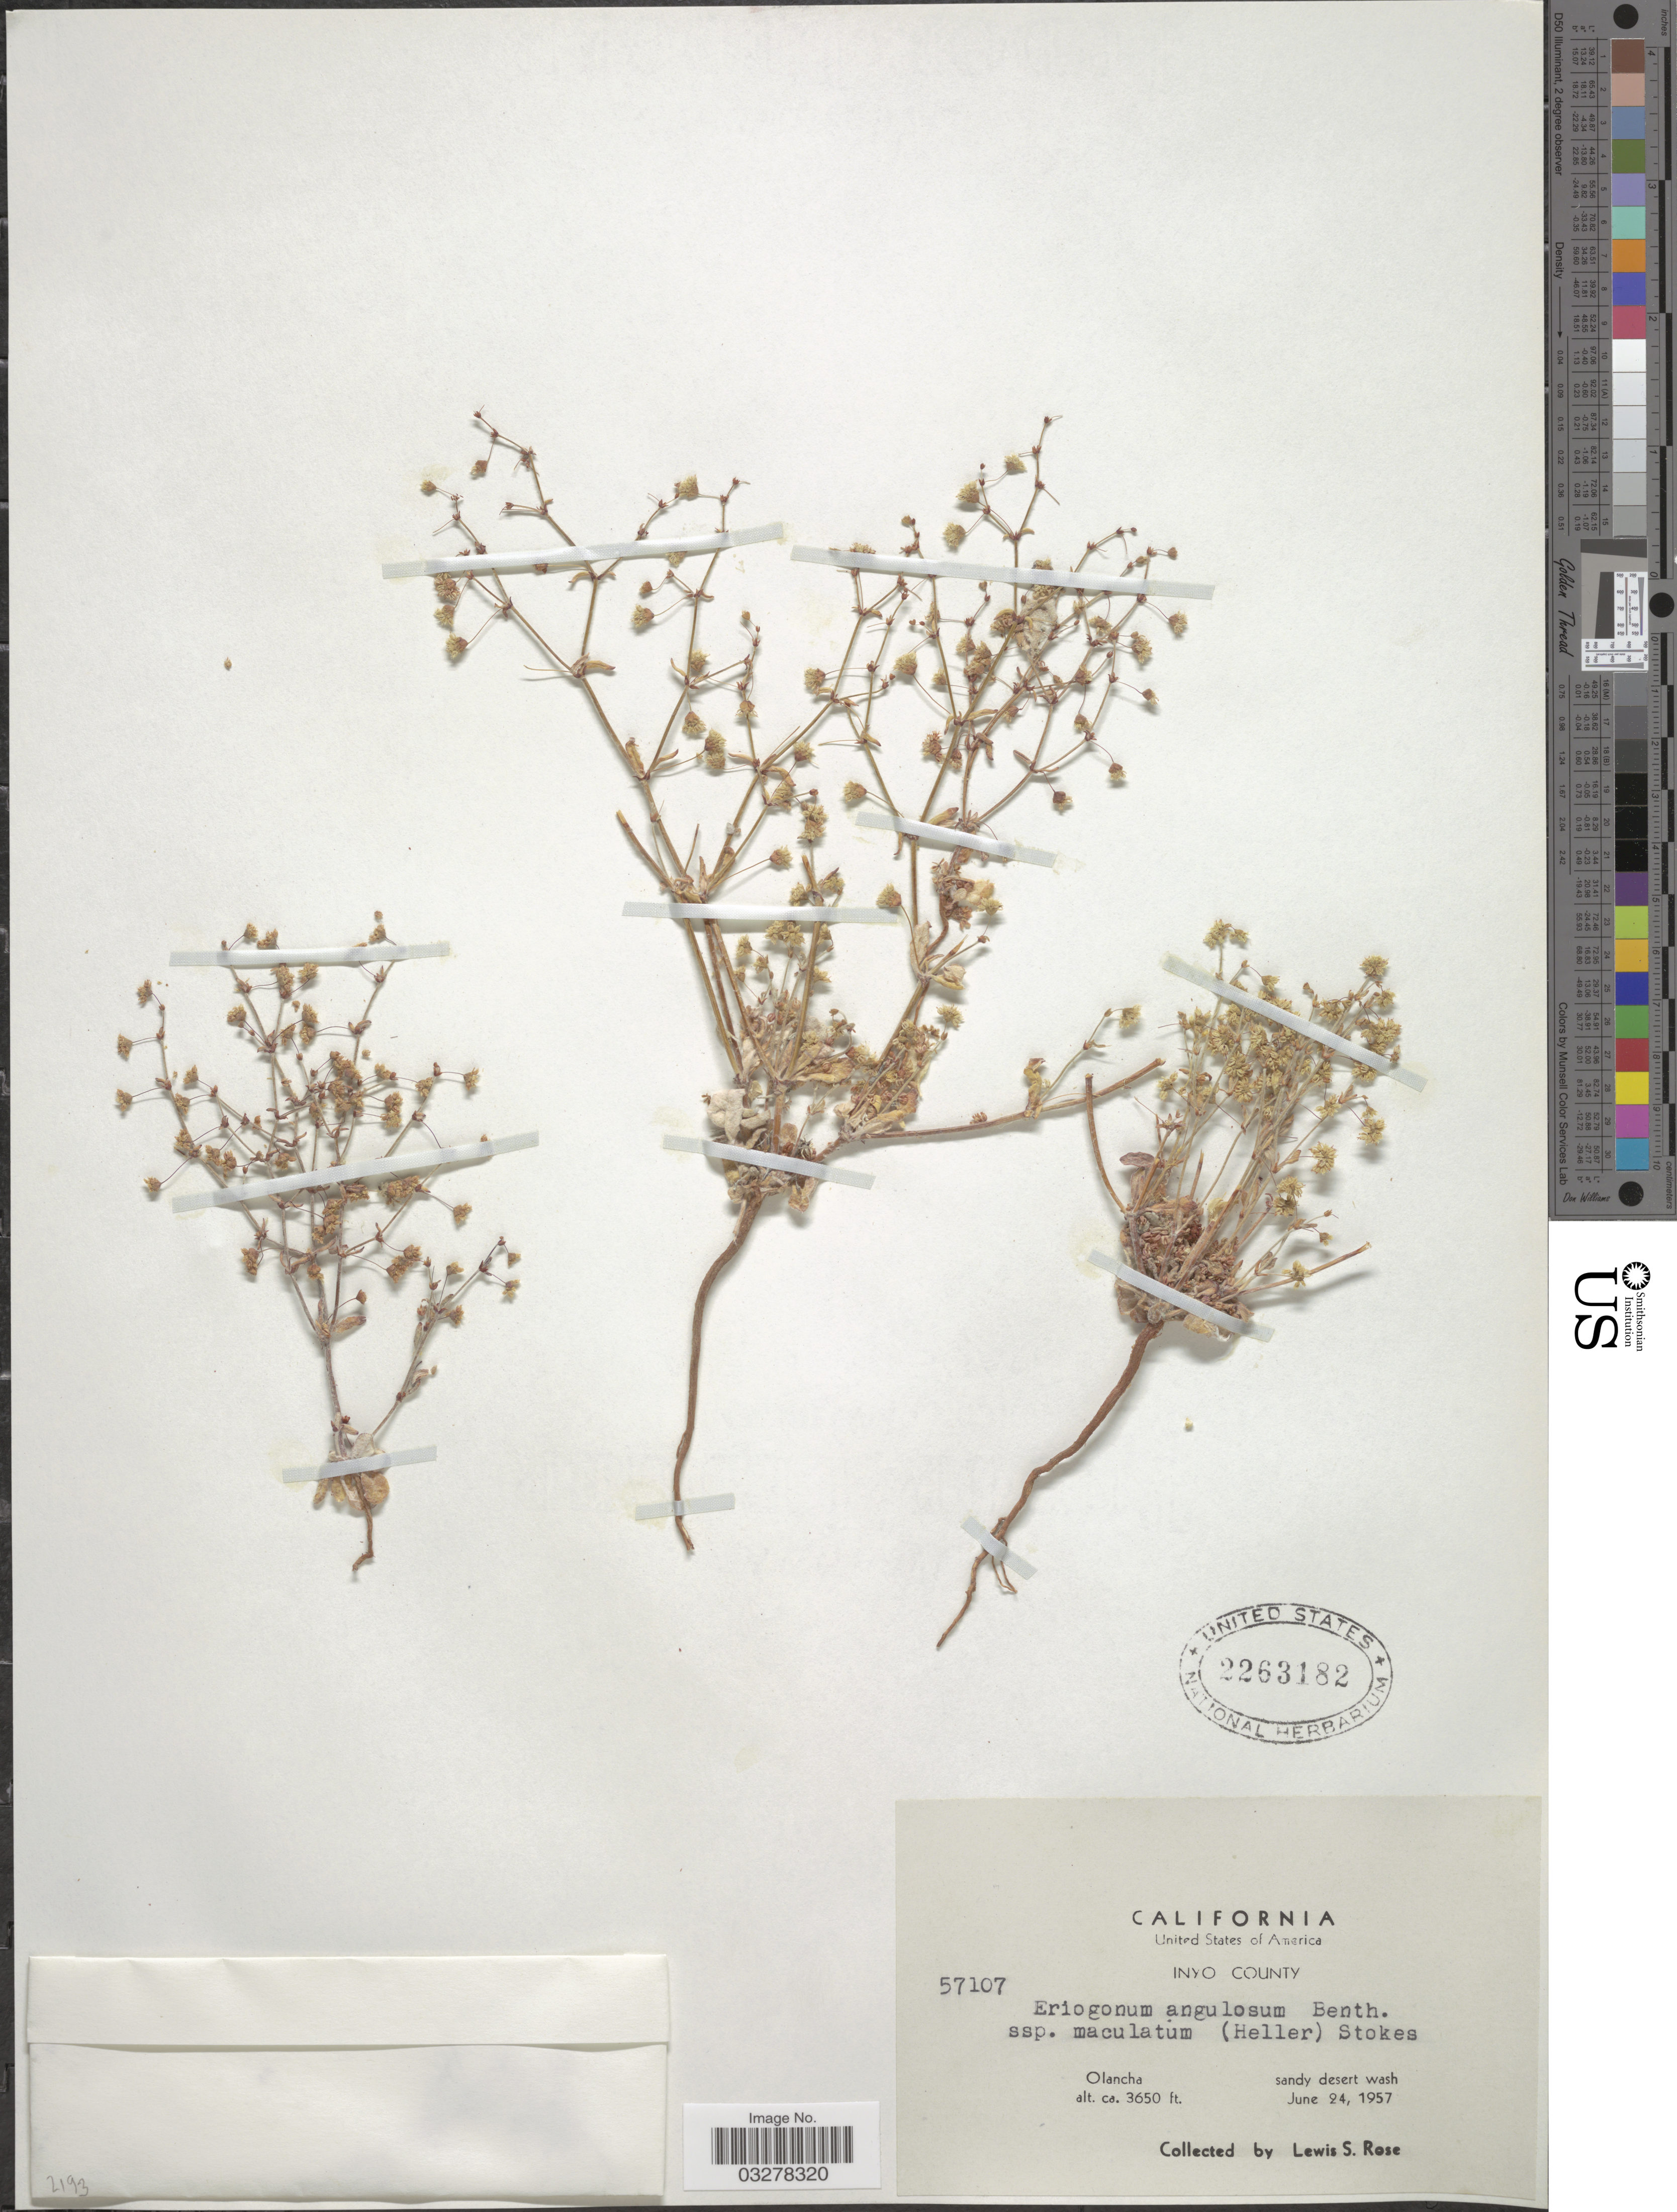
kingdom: Plantae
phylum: Tracheophyta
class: Magnoliopsida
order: Caryophyllales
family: Polygonaceae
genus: Eriogonum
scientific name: Eriogonum maculatum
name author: A. Heller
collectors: L. S. Rose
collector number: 57107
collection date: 1957-06-24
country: United States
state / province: California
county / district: Inyo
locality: Inyo County. Olancha.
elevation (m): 1113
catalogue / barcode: US 2263182